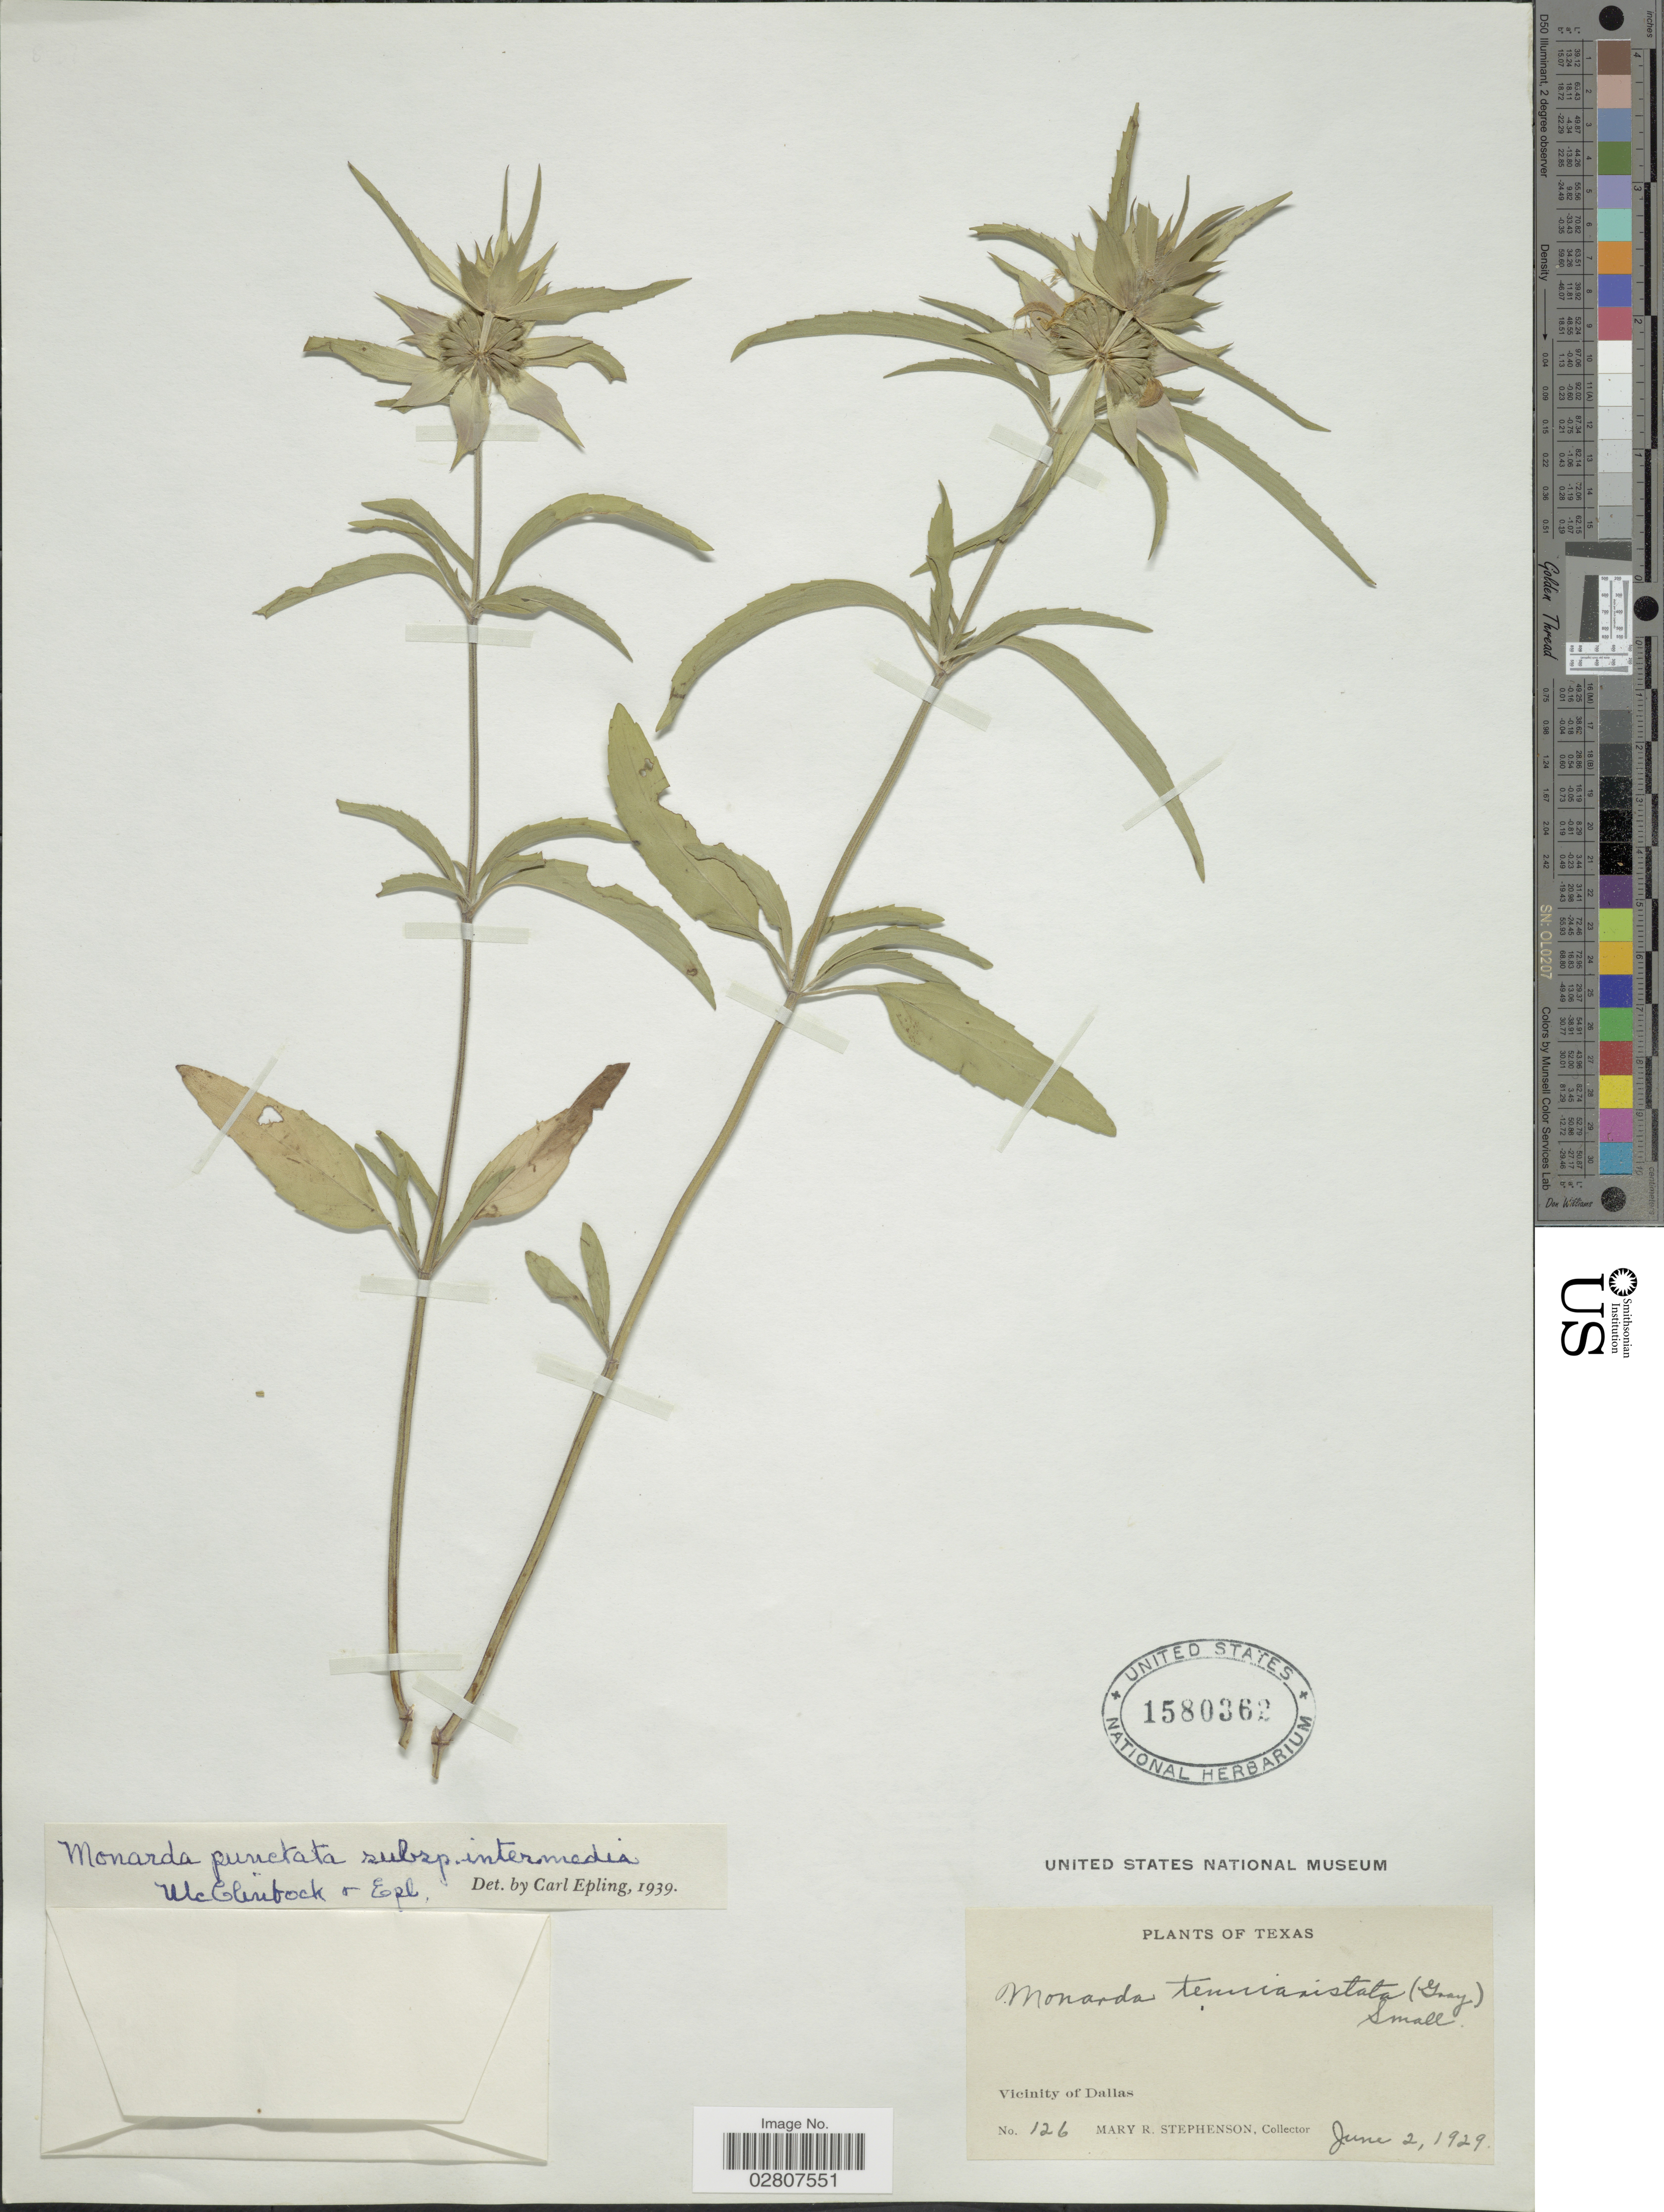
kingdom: Plantae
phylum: Tracheophyta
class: Magnoliopsida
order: Lamiales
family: Lamiaceae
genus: Monarda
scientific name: Monarda punctata var. intermedia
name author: (E. M. McClint. & Epling) Waterf.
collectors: M. Stephenson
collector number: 126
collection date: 1929-06-02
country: United States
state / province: Texas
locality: Vicinity of Dallas.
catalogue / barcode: US 1580362